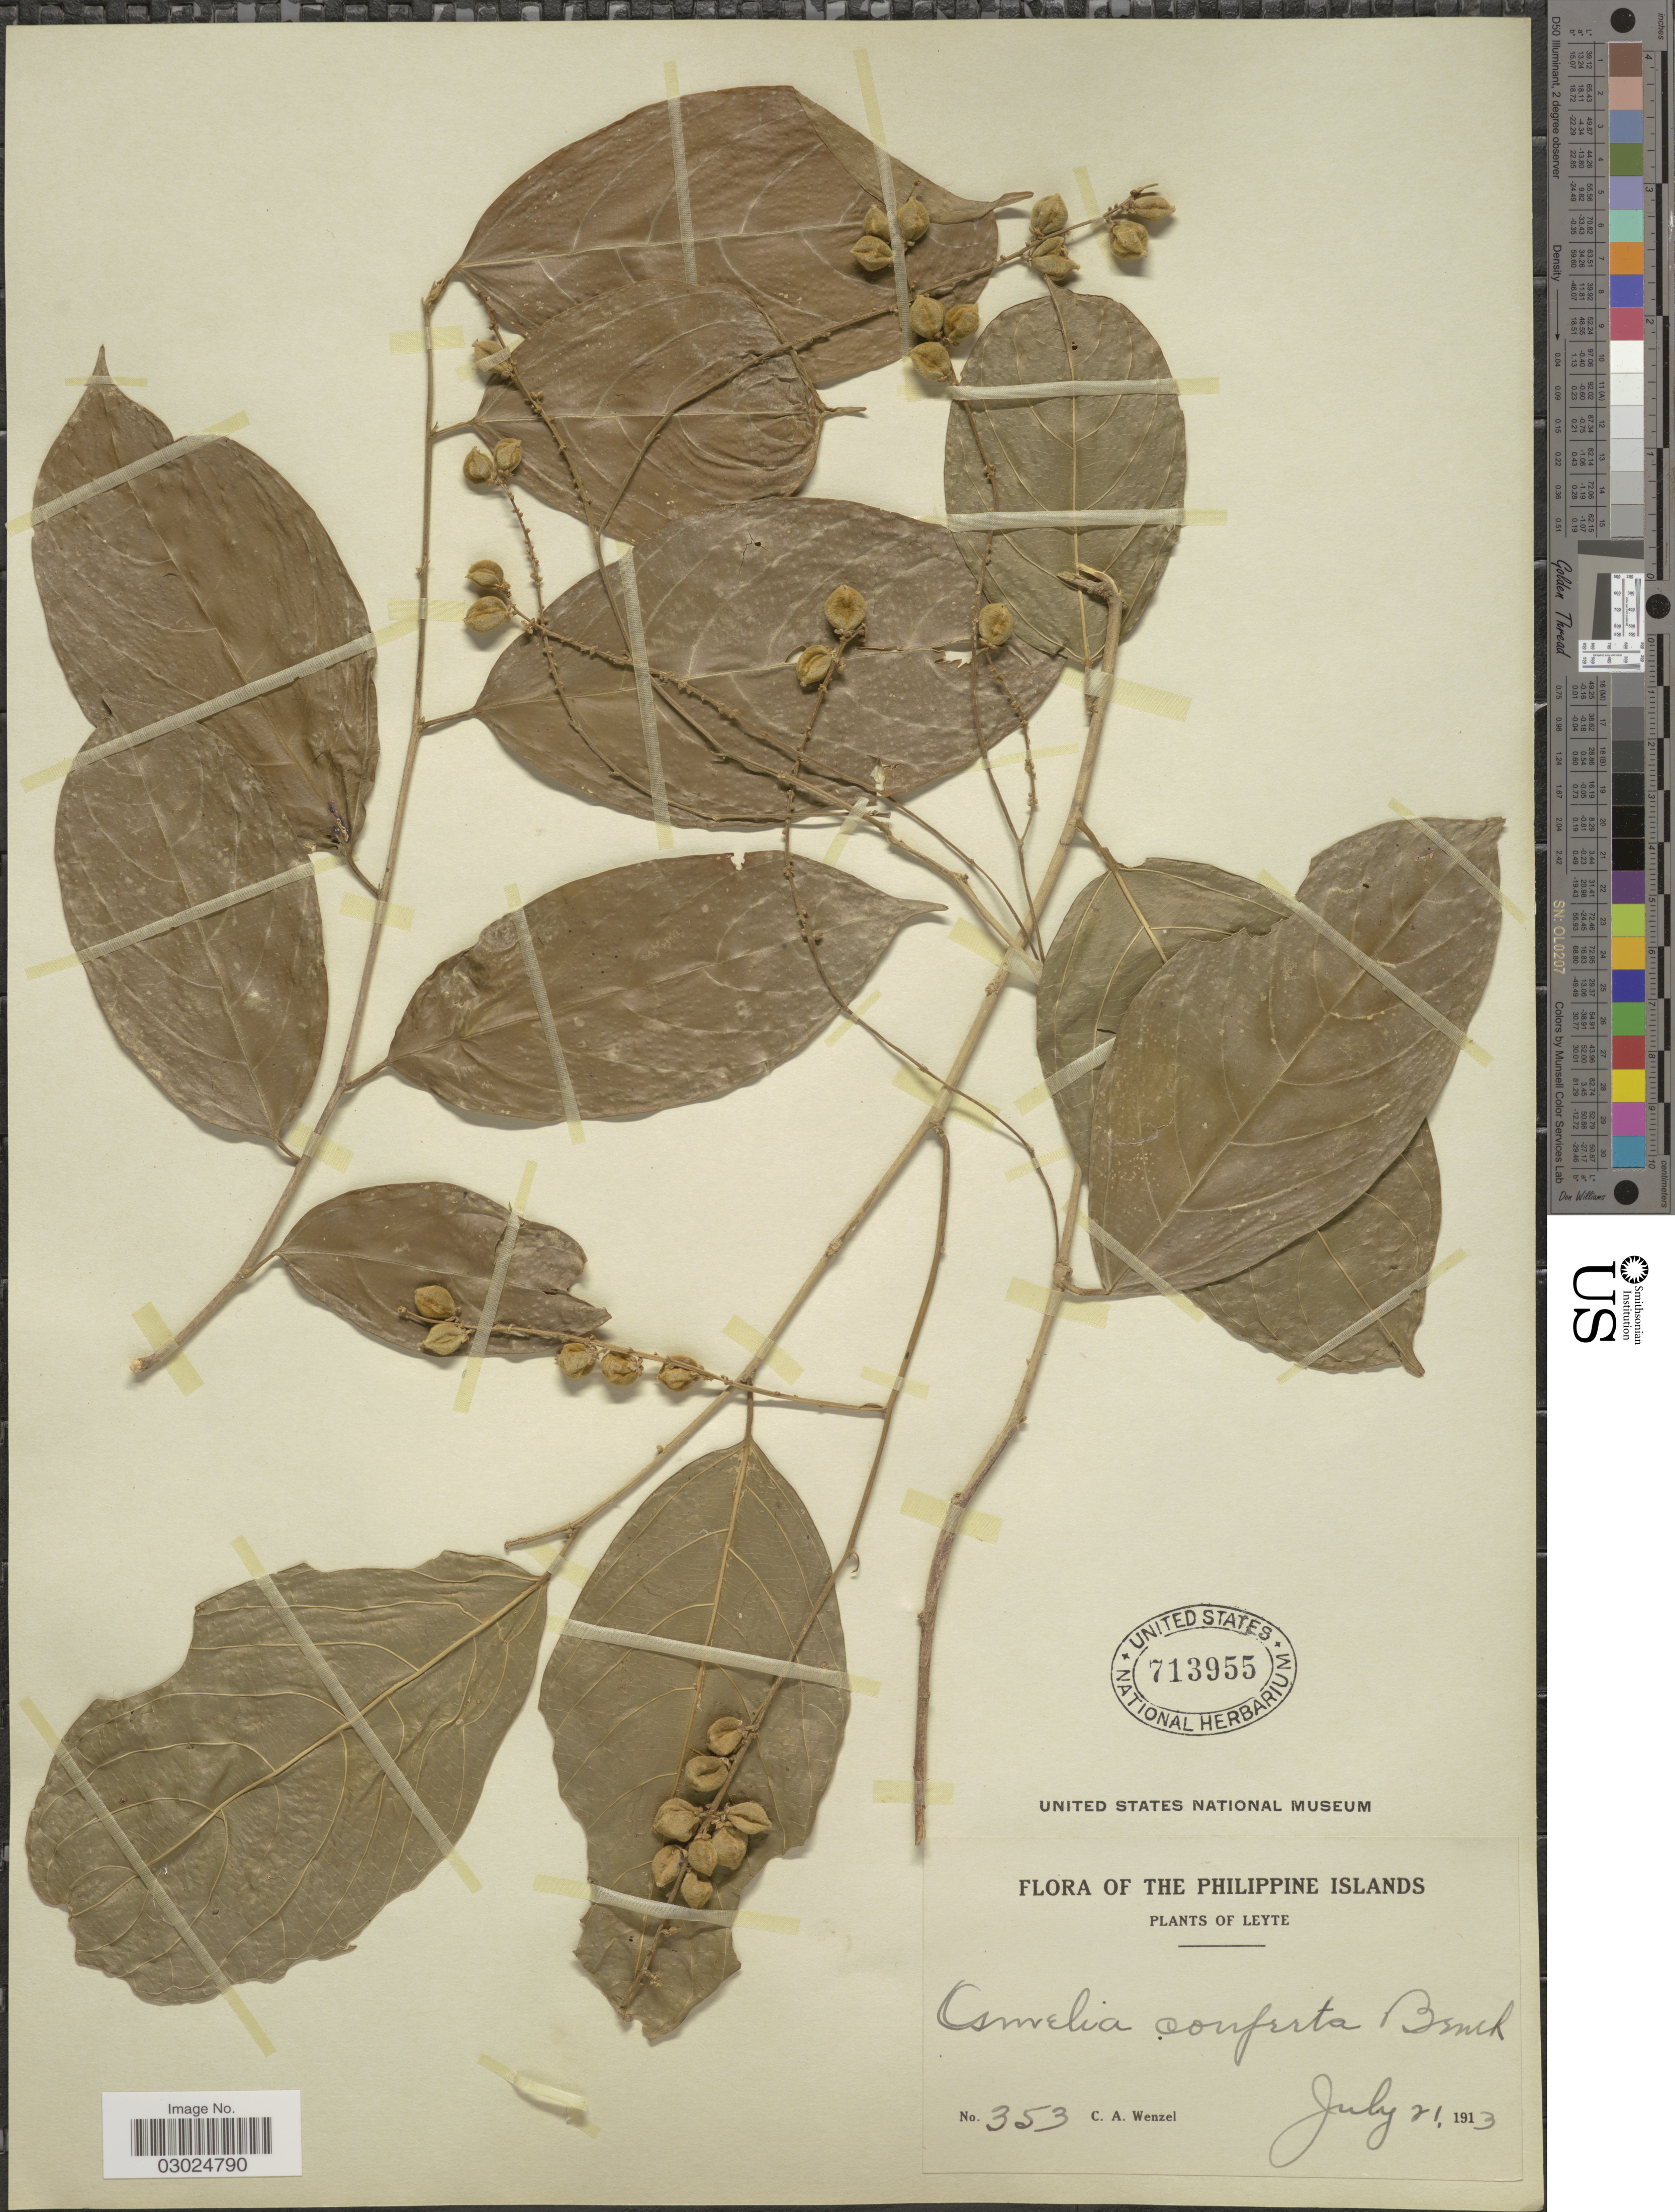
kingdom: Plantae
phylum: Tracheophyta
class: Magnoliopsida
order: Malpighiales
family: Salicaceae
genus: Osmelia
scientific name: Osmelia conferta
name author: Benth.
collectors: C. Wenzel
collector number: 353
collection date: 1913-07-21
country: Philippines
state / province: Eastern Visayas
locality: Leyte.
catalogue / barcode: US 713955